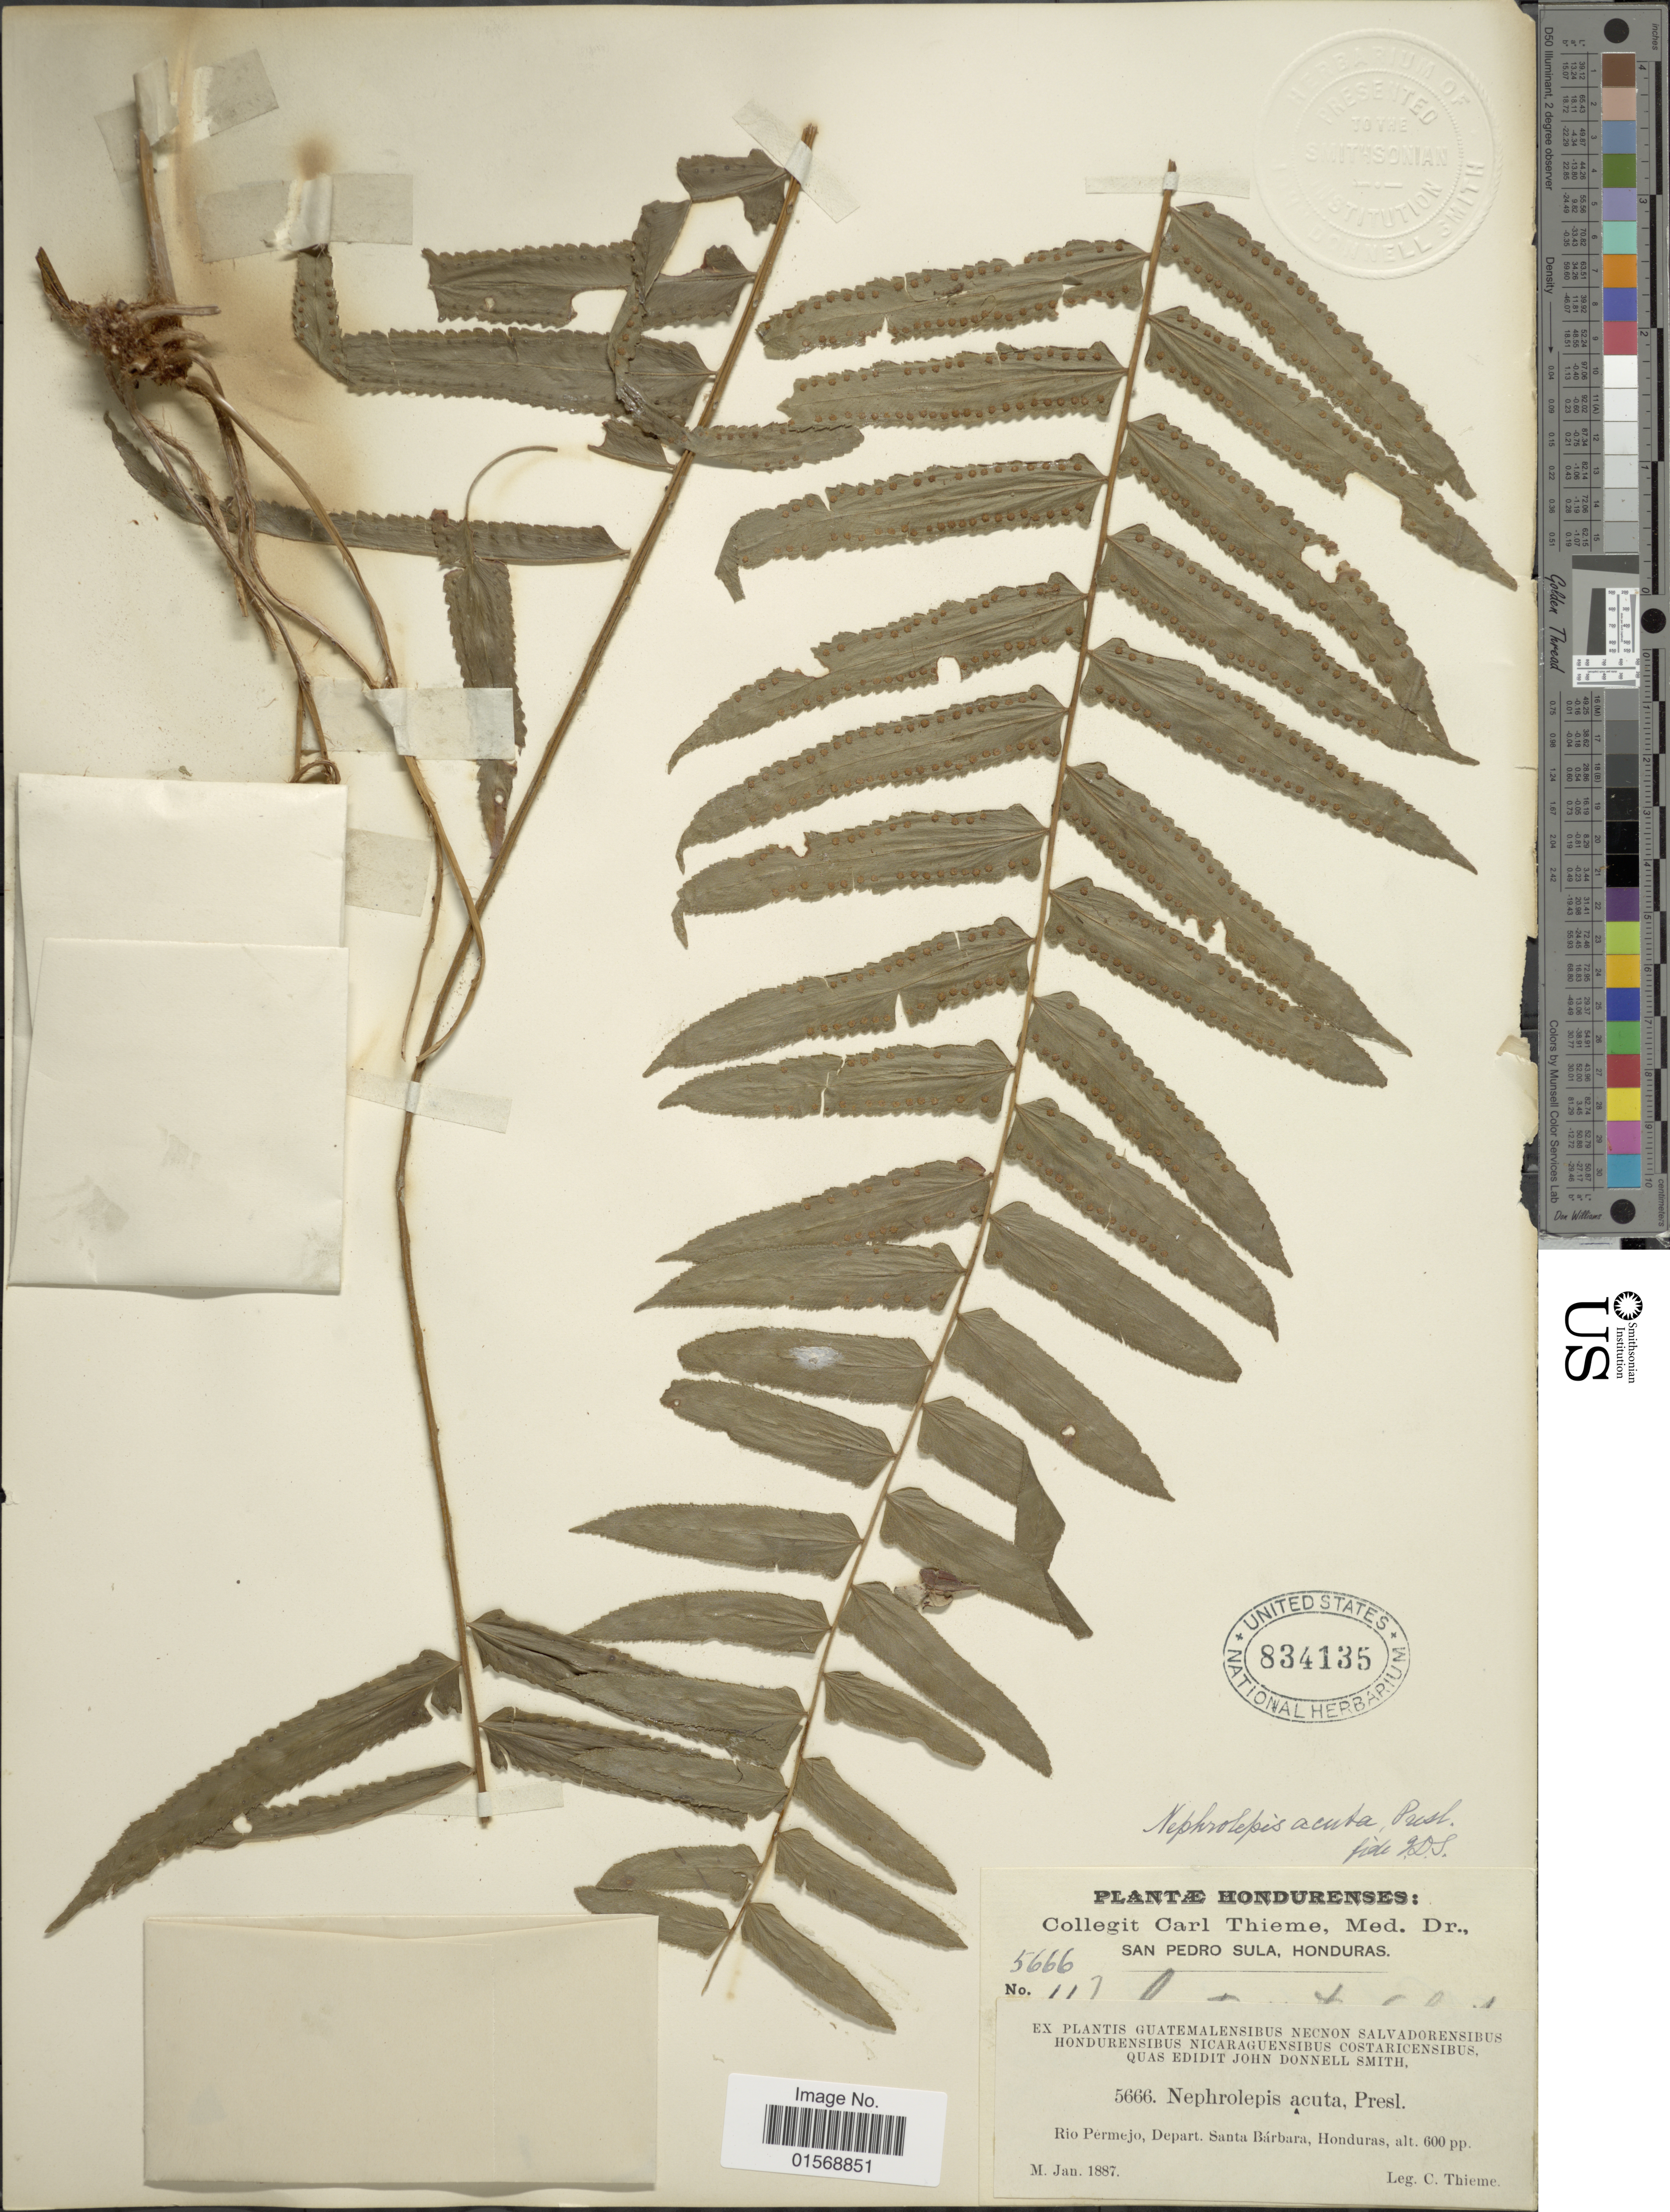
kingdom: Plantae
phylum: Tracheophyta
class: Polypodiopsida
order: Polypodiales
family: Nephrolepidaceae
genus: Nephrolepis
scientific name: Nephrolepis biserrata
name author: (Sw.) Schott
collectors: C. Thieme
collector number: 117/5666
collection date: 1887-01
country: Honduras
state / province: Santa Bárbara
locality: Hondurenses, Rio Permejo, Depart. Santa Barbara, Honduras. San Pedro Sula.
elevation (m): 183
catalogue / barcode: US 834135